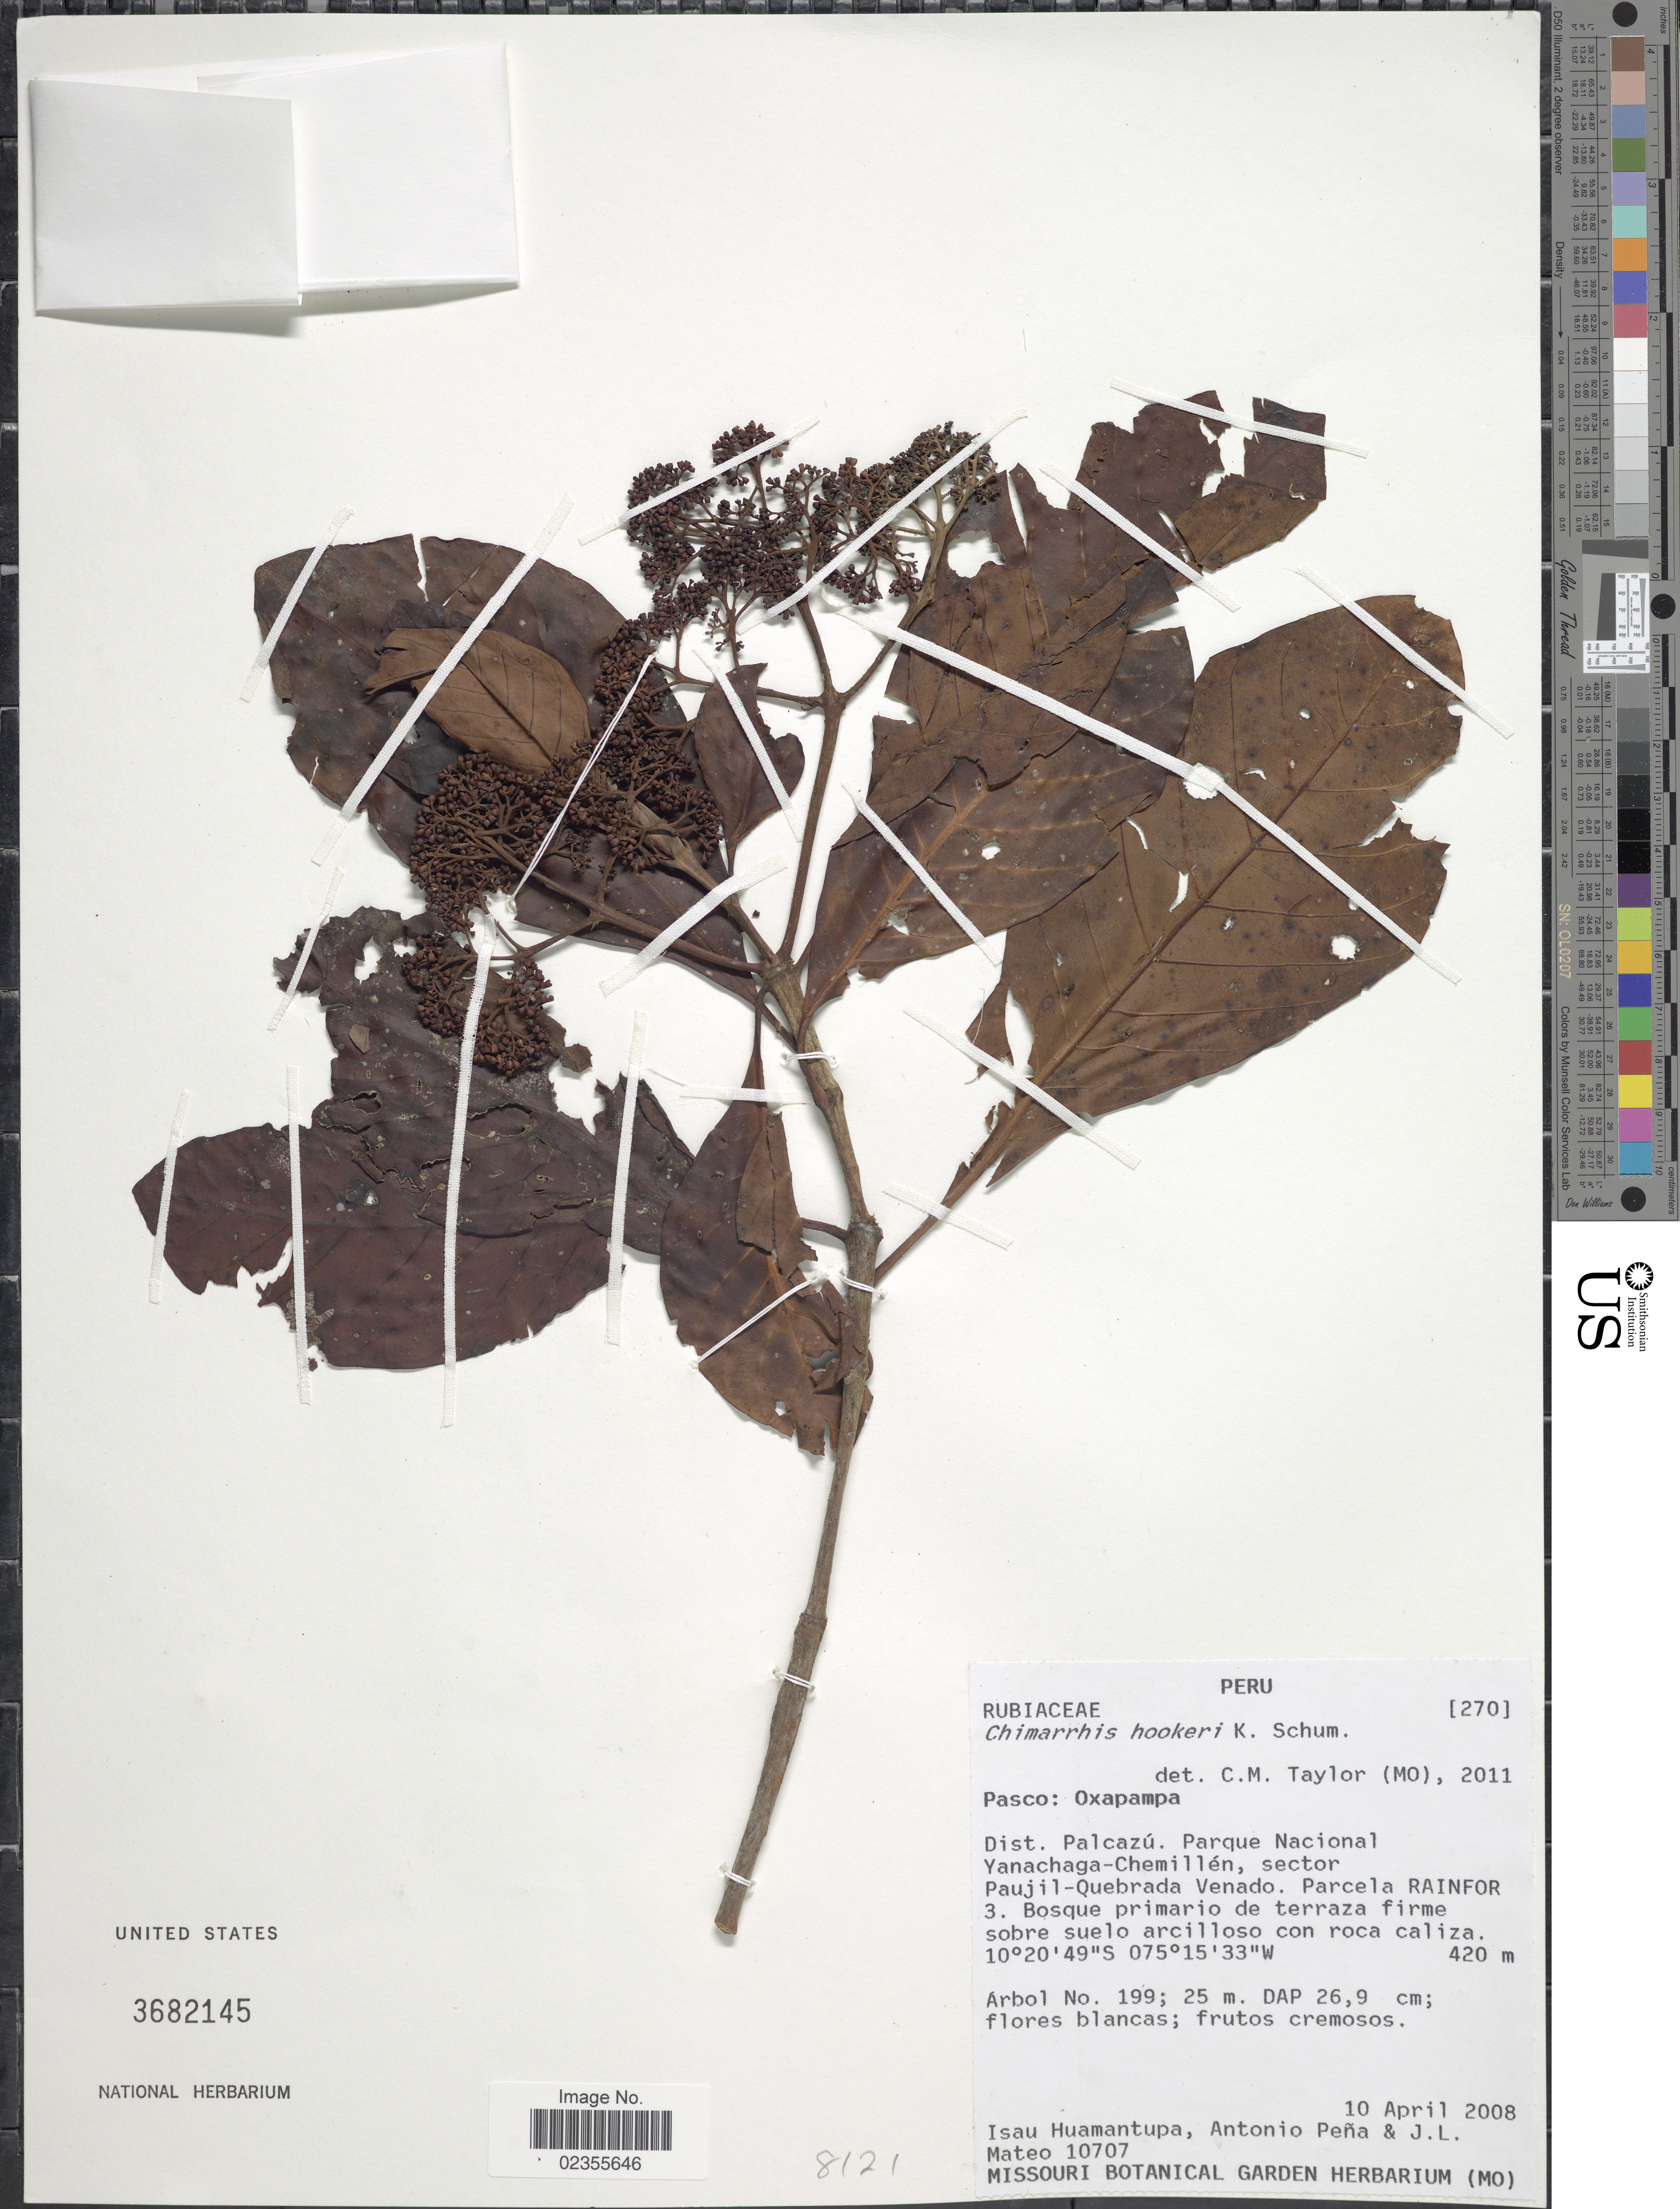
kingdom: Plantae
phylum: Tracheophyta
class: Magnoliopsida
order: Gentianales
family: Rubiaceae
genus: Chimarrhis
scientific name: Chimarrhis hookeri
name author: K. Schum.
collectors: I. Huamantupa, A. Peña & J. Mateo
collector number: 10707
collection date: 2008-04-10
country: Peru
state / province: Pasco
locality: Oxapampa. Dist. Palcazu. Parque Nacional Yanachaga-Chemillen, sector Paujil-Quebrada Venado. Parcela RAINFOR 3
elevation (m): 420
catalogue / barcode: US 3682145